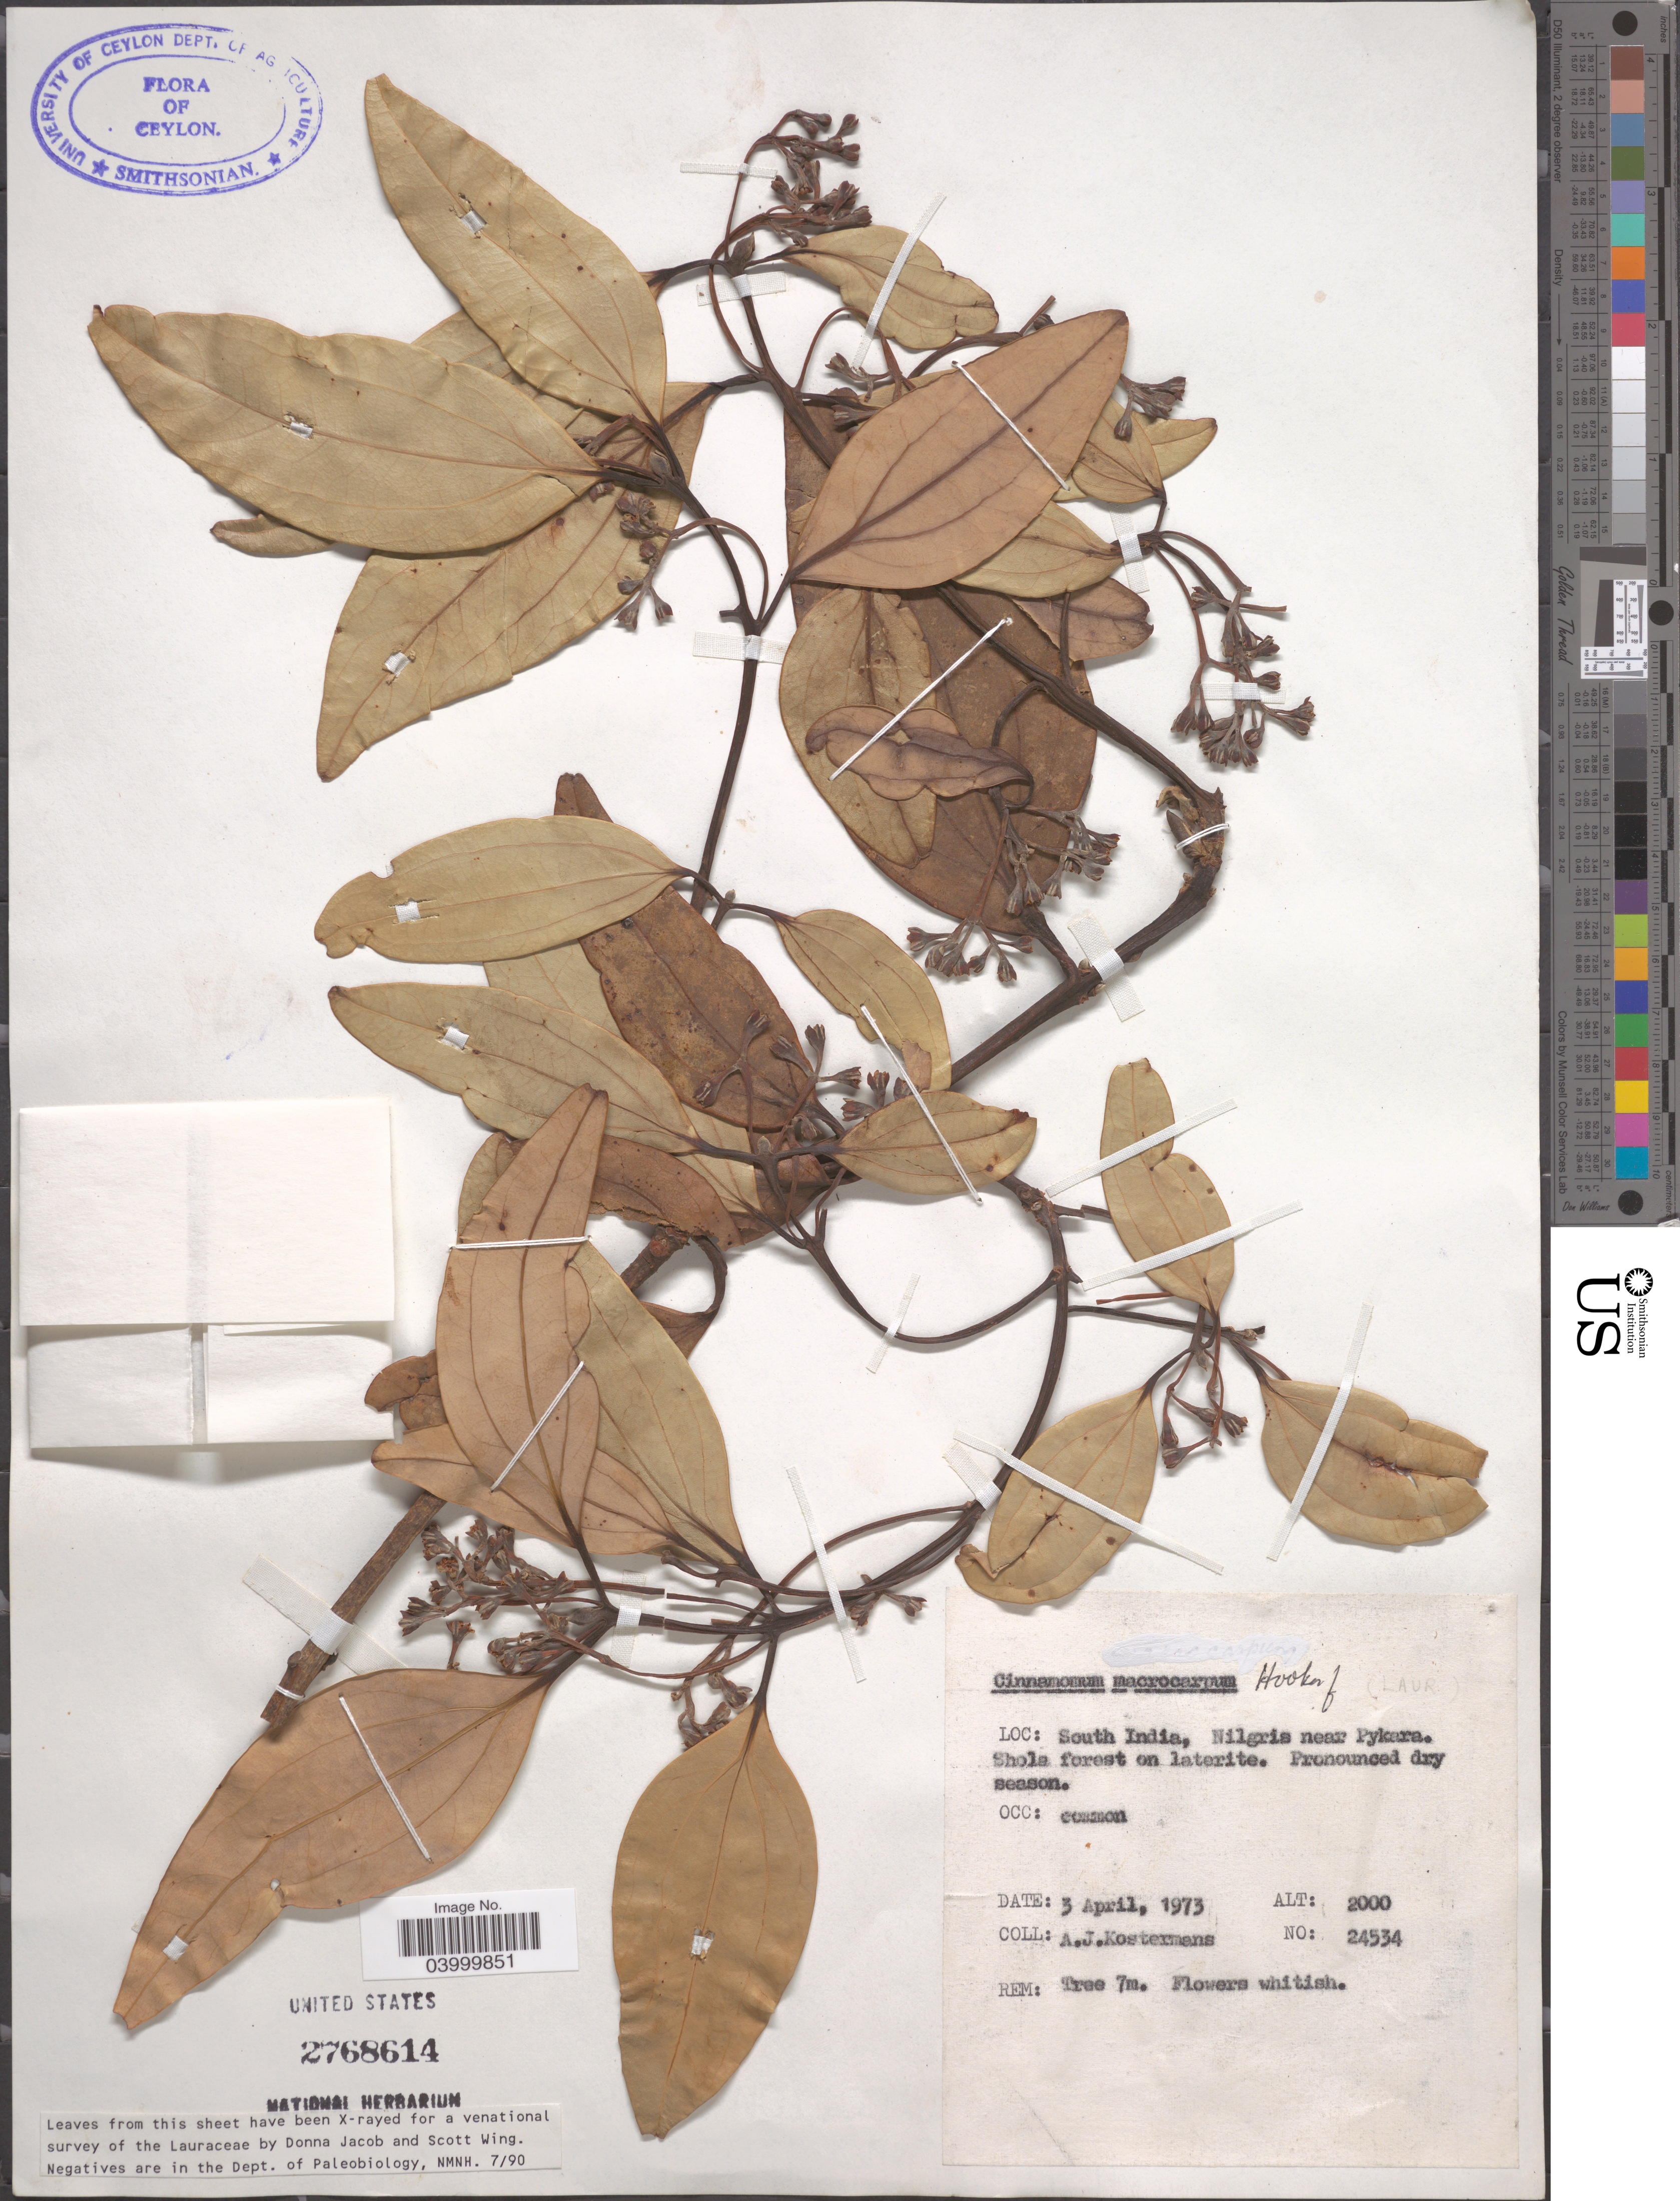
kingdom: Plantae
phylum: Tracheophyta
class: Magnoliopsida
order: Laurales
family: Lauraceae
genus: Cinnamomum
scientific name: Cinnamomum macrocarpum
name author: Hook. f.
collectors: A. J. G. Kostermans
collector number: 24534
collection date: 1973-04-03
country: India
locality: South India, Nilgris near Pykara.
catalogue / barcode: US 2768614